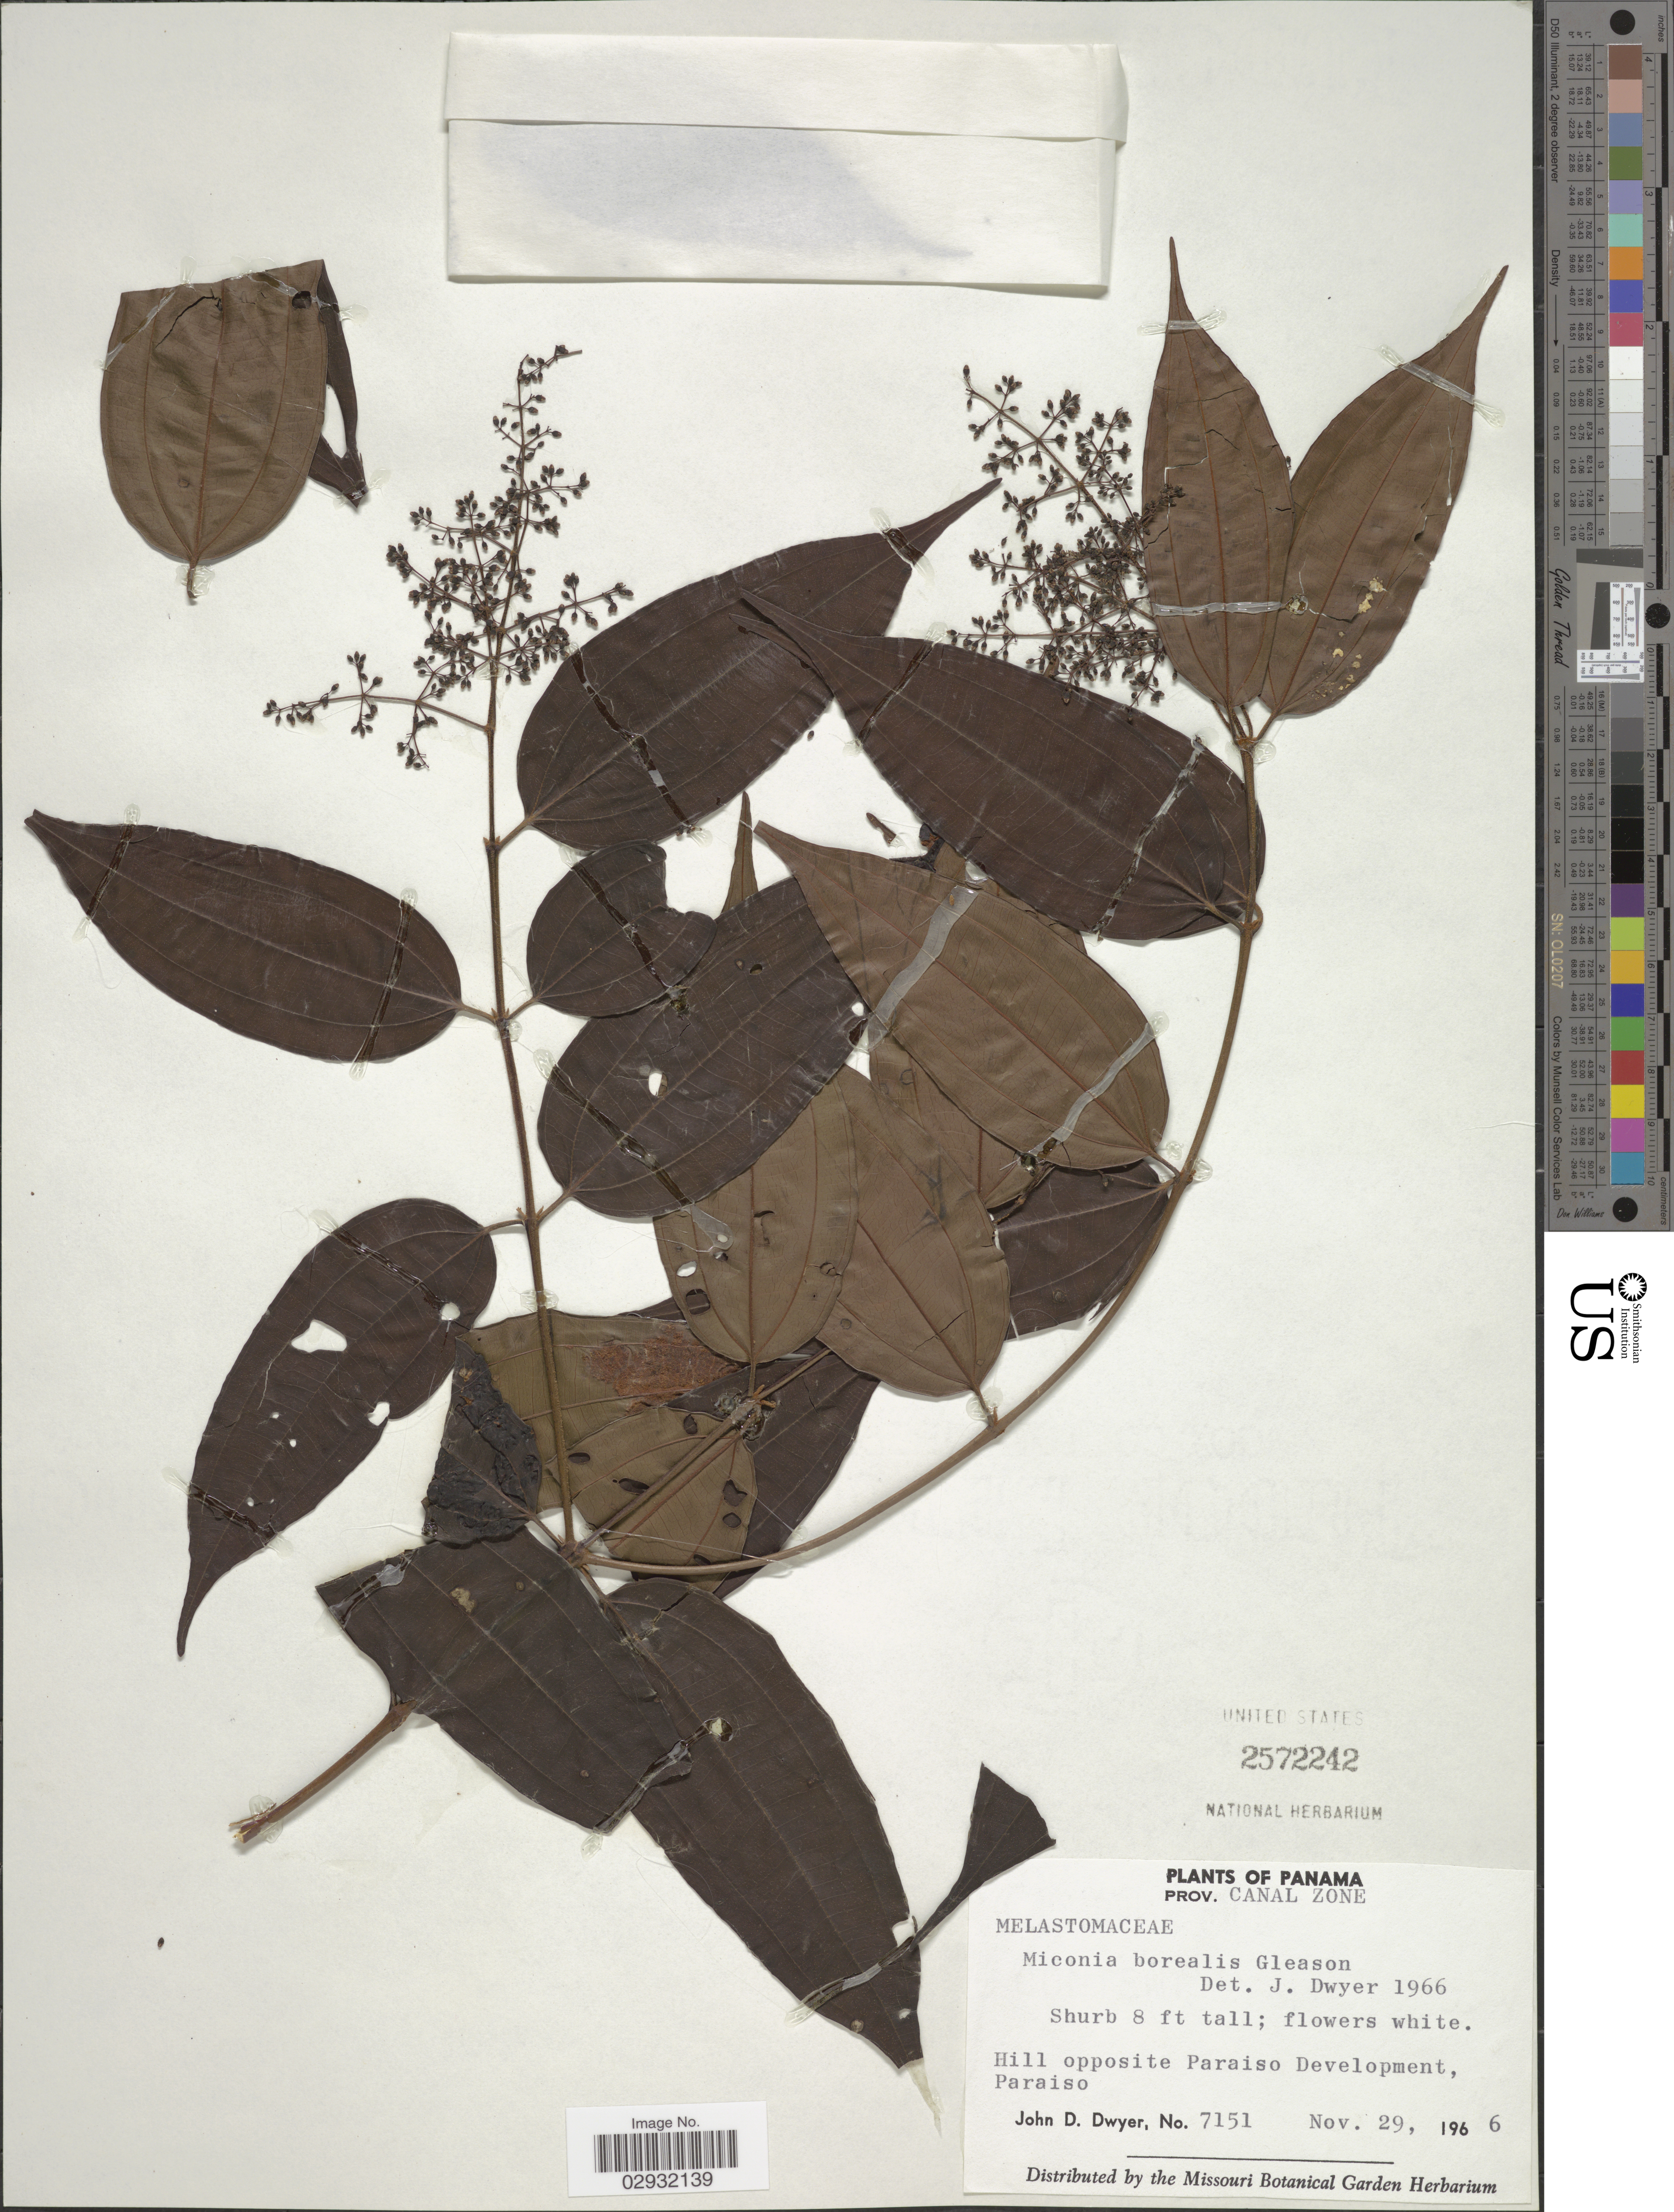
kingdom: Plantae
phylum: Tracheophyta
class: Magnoliopsida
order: Myrtales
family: Melastomataceae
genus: Miconia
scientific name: Miconia borealis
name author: Gleason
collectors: J. D. Dwyer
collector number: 7151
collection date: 1966-11-29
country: Panama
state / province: Colón / Panamá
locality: Prov. Canal Zone, Hill opposite Paraiso Development Paraiso.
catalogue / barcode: US 2572242